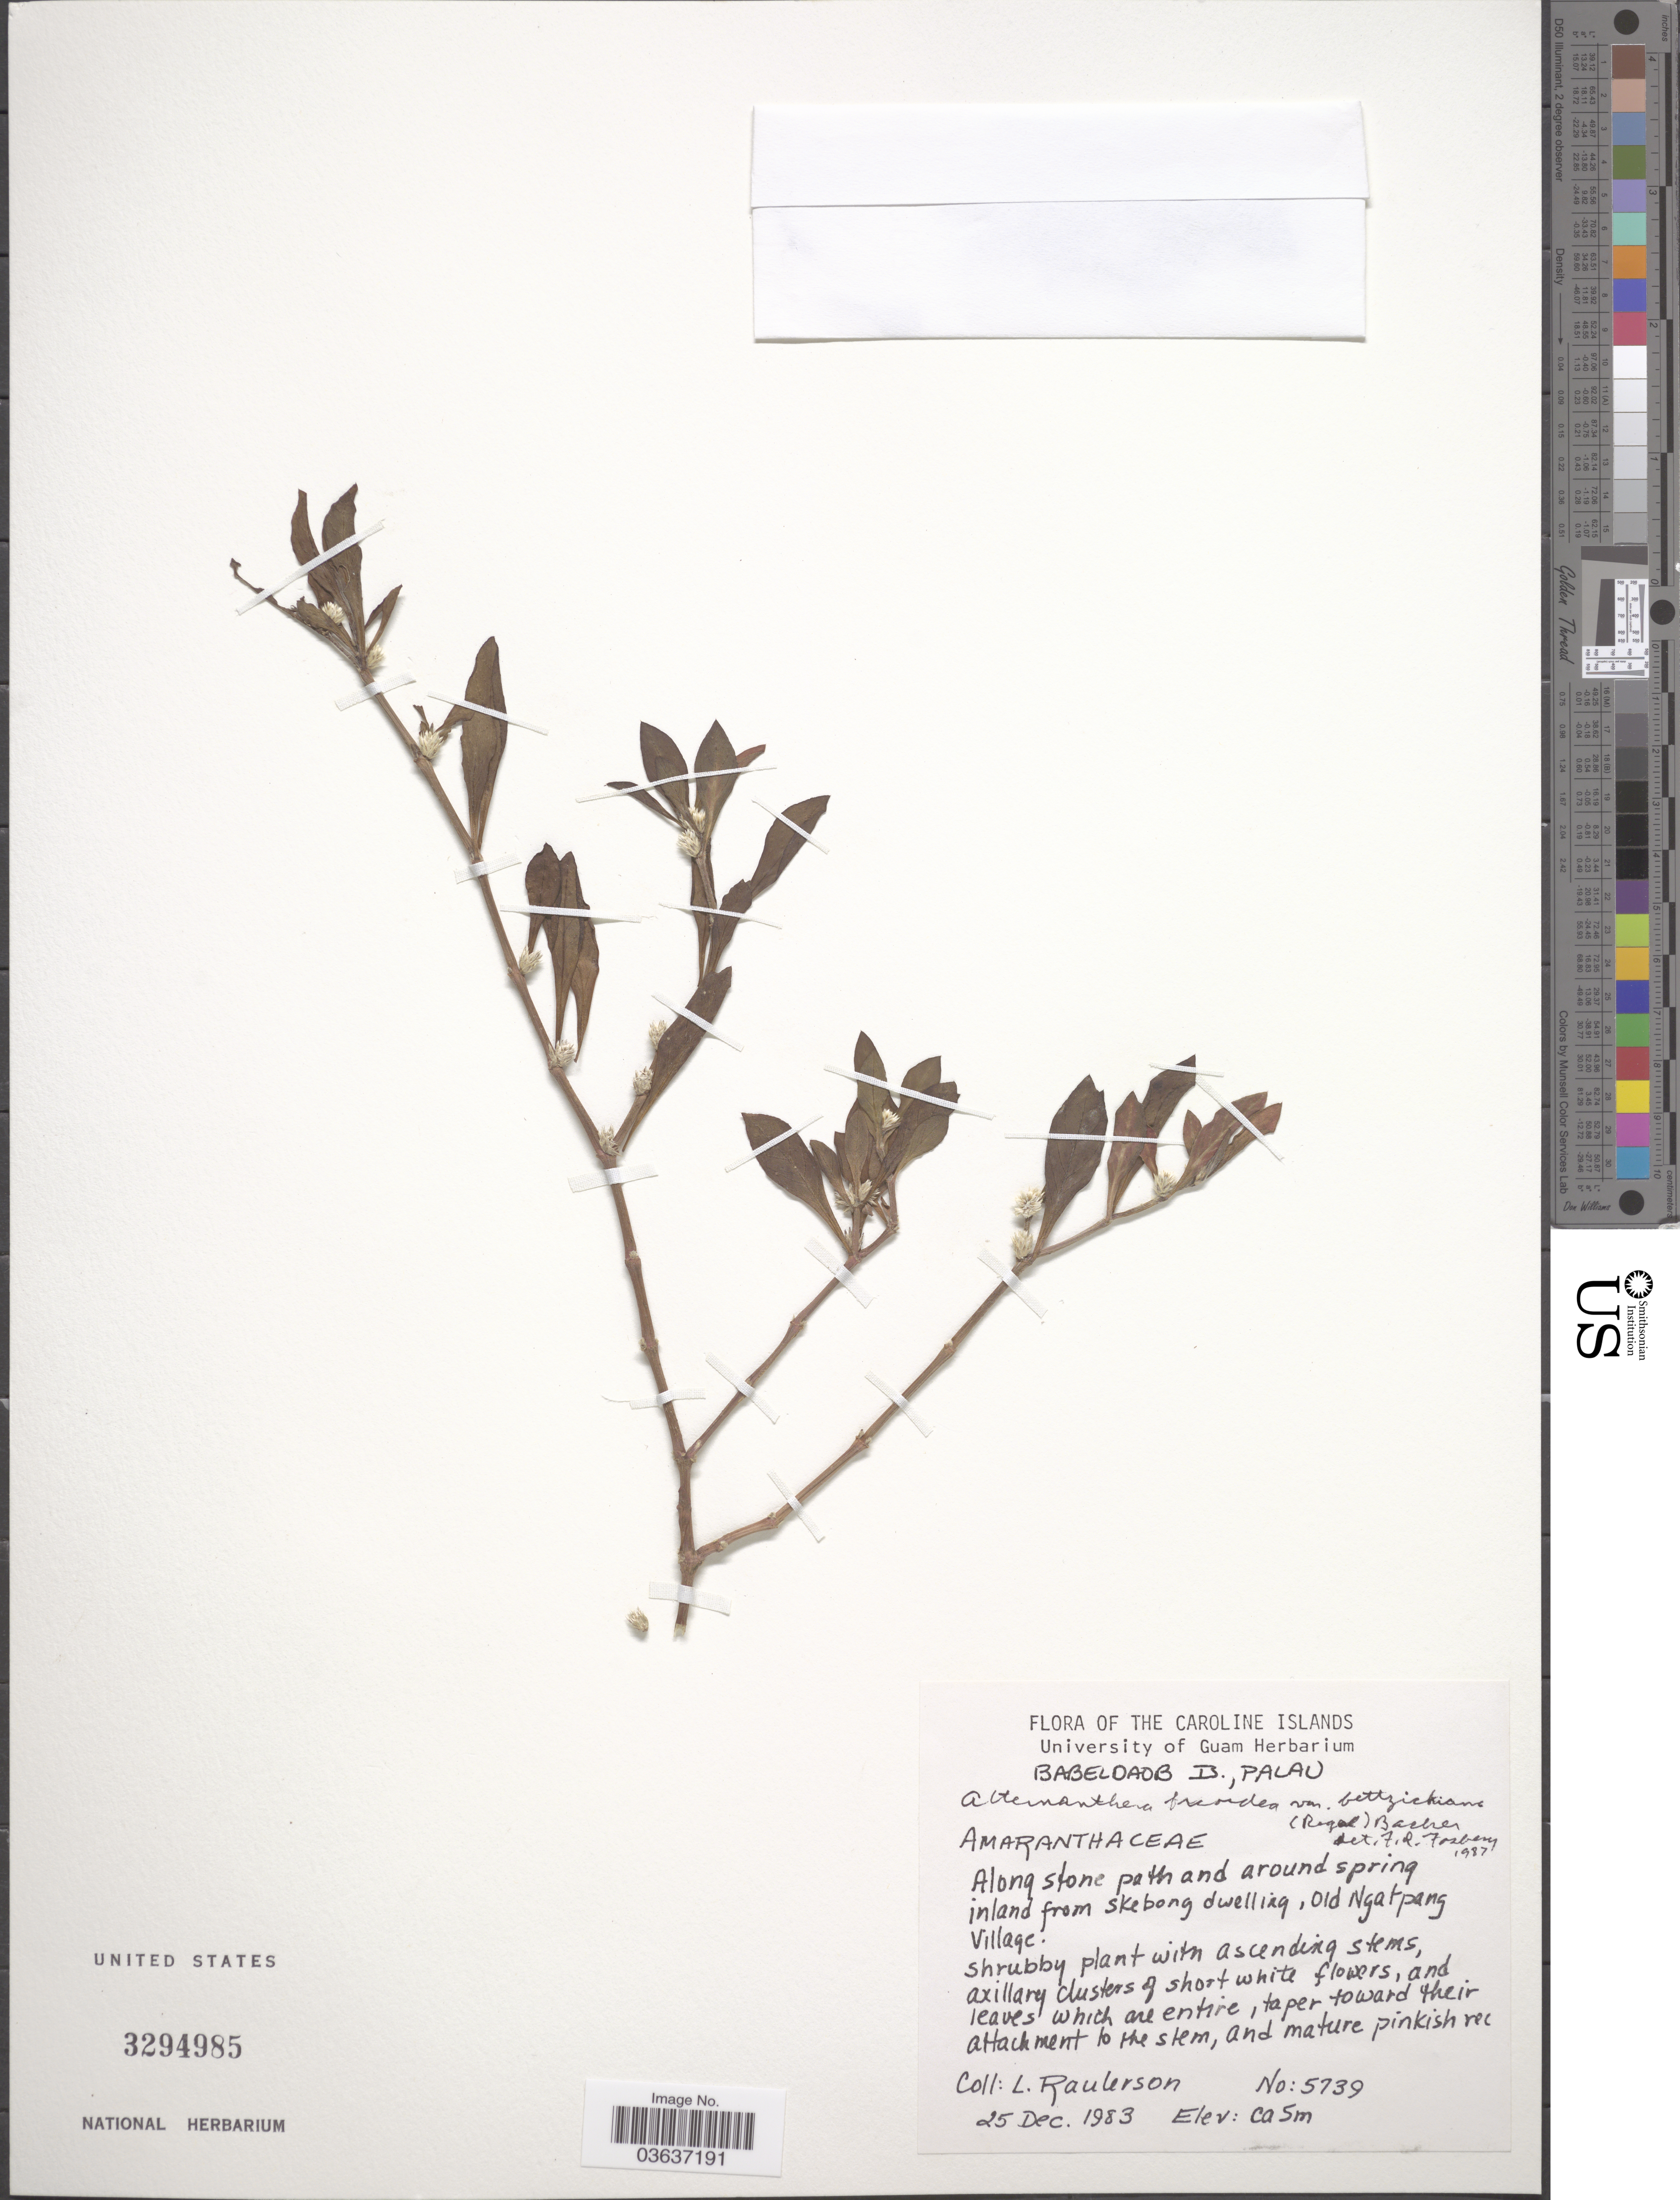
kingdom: Plantae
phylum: Tracheophyta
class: Magnoliopsida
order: Caryophyllales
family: Amaranthaceae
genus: Alternanthera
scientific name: Alternanthera sessilis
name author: (L.) DC.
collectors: L. Raulerson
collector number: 5739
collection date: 1983-12-25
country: Palau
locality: The Caroline Islands. babeldaob B., Palau. Along stone path and around spring insland from Skebong dwelling, Old Ngatpang Village.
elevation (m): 5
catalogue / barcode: US 3294985